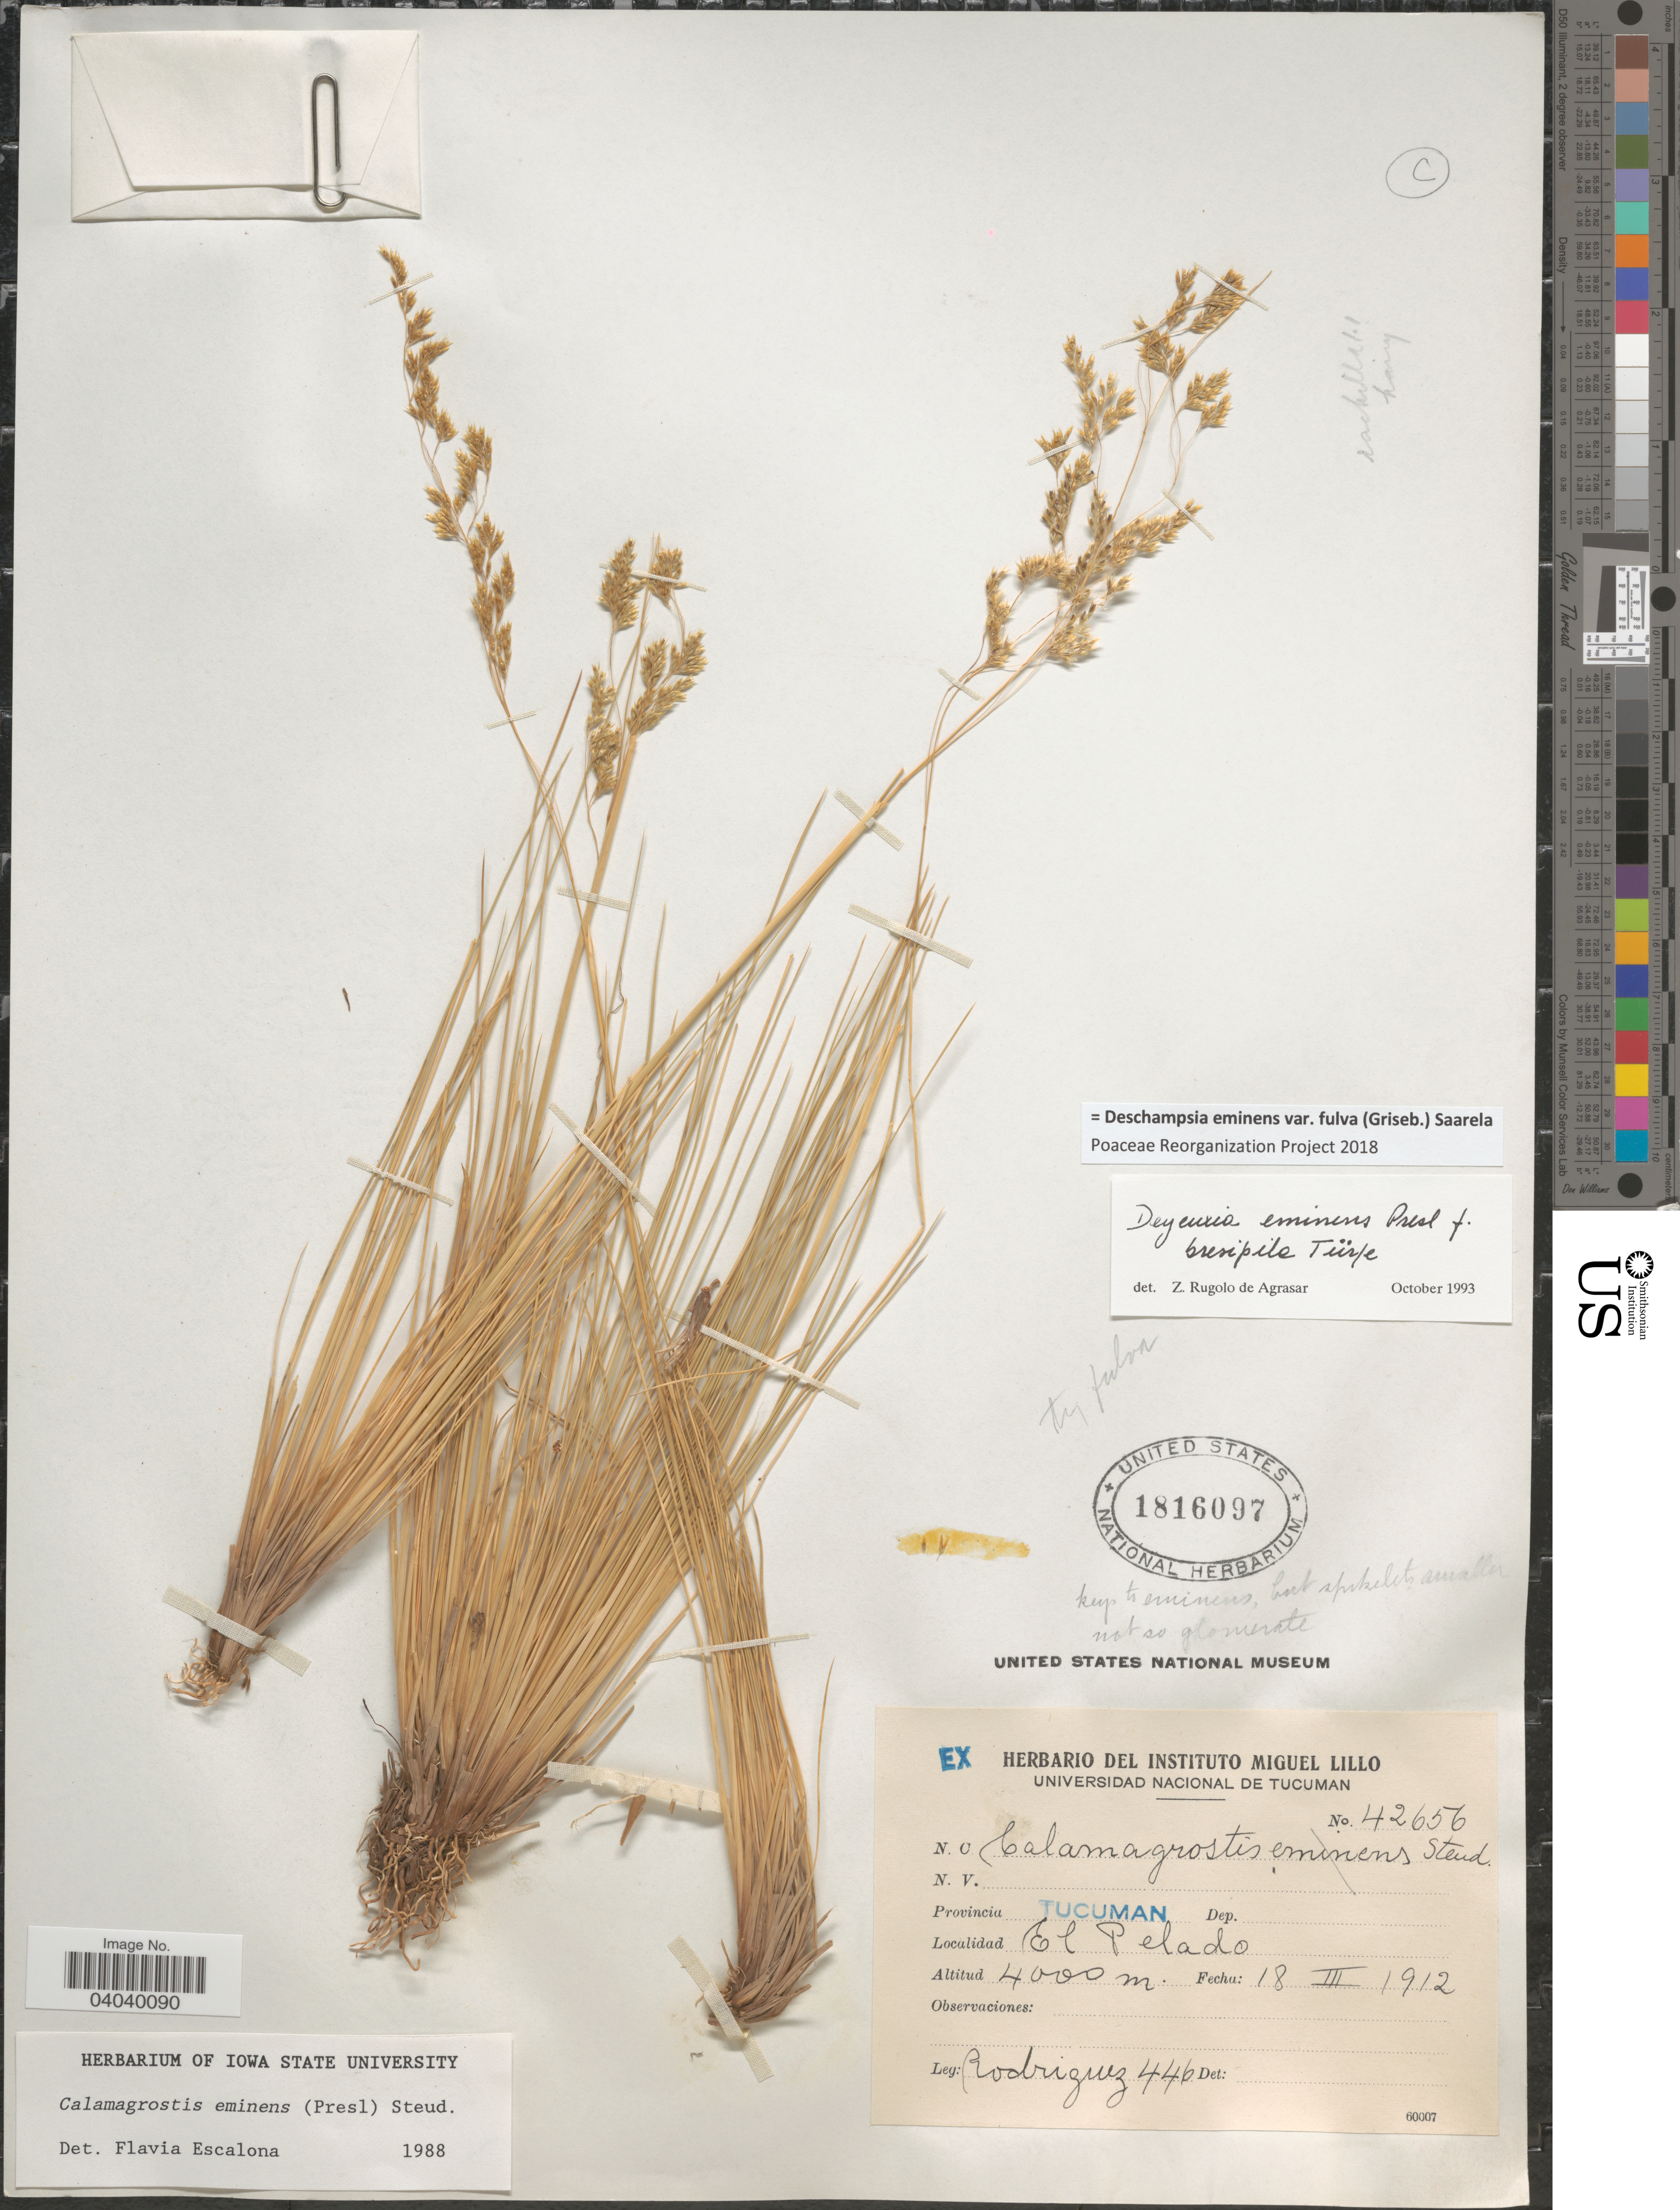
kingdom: Plantae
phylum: Tracheophyta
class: Liliopsida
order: Poales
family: Poaceae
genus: Deschampsia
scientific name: Deschampsia eminens var. fulva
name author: (Griseb.) Saarela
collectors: Rodriguez, --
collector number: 446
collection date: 1912-03-18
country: Argentina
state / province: Tucuman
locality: El Pelado.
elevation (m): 4000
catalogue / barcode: US 1816097